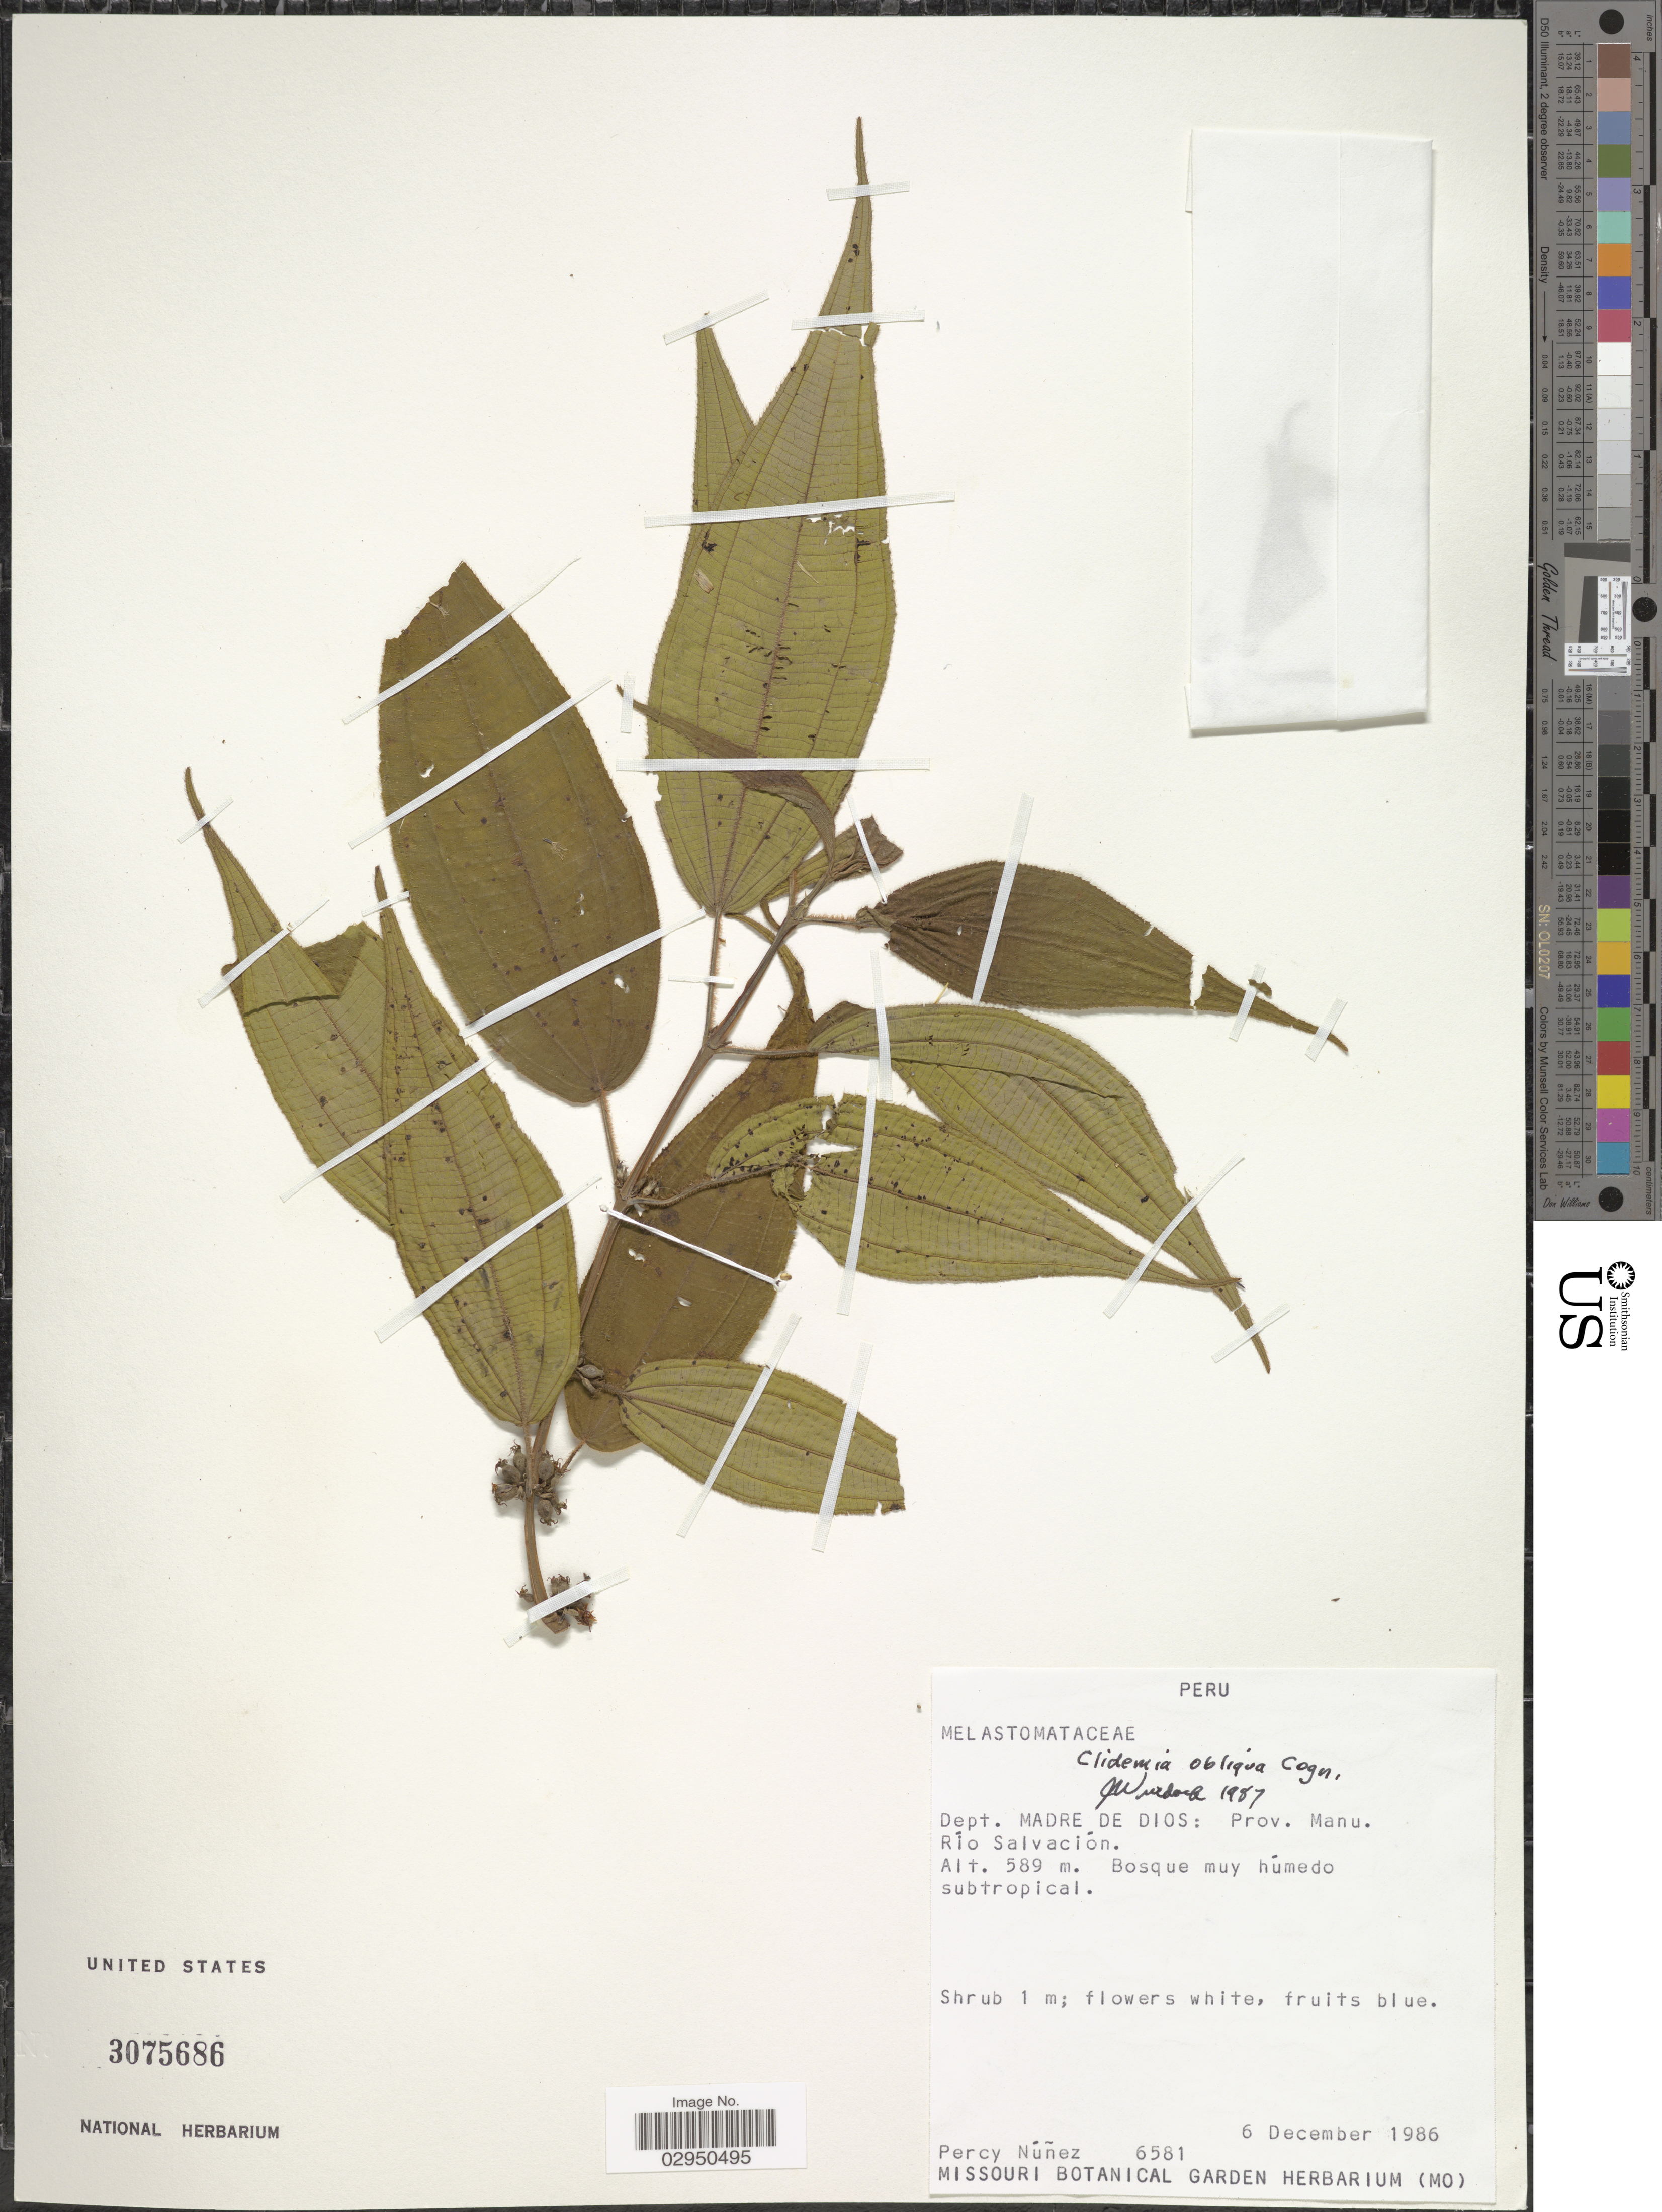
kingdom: Plantae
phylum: Tracheophyta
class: Magnoliopsida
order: Myrtales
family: Melastomataceae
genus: Clidemia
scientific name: Clidemia obliqua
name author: Cogn.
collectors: P. Nuñez V.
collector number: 6581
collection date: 1986-12-06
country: Peru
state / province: Madre de Dios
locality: Dept. Madre de Dios: Prov. Manu. Río Salvación.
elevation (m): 589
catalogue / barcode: US 3075686